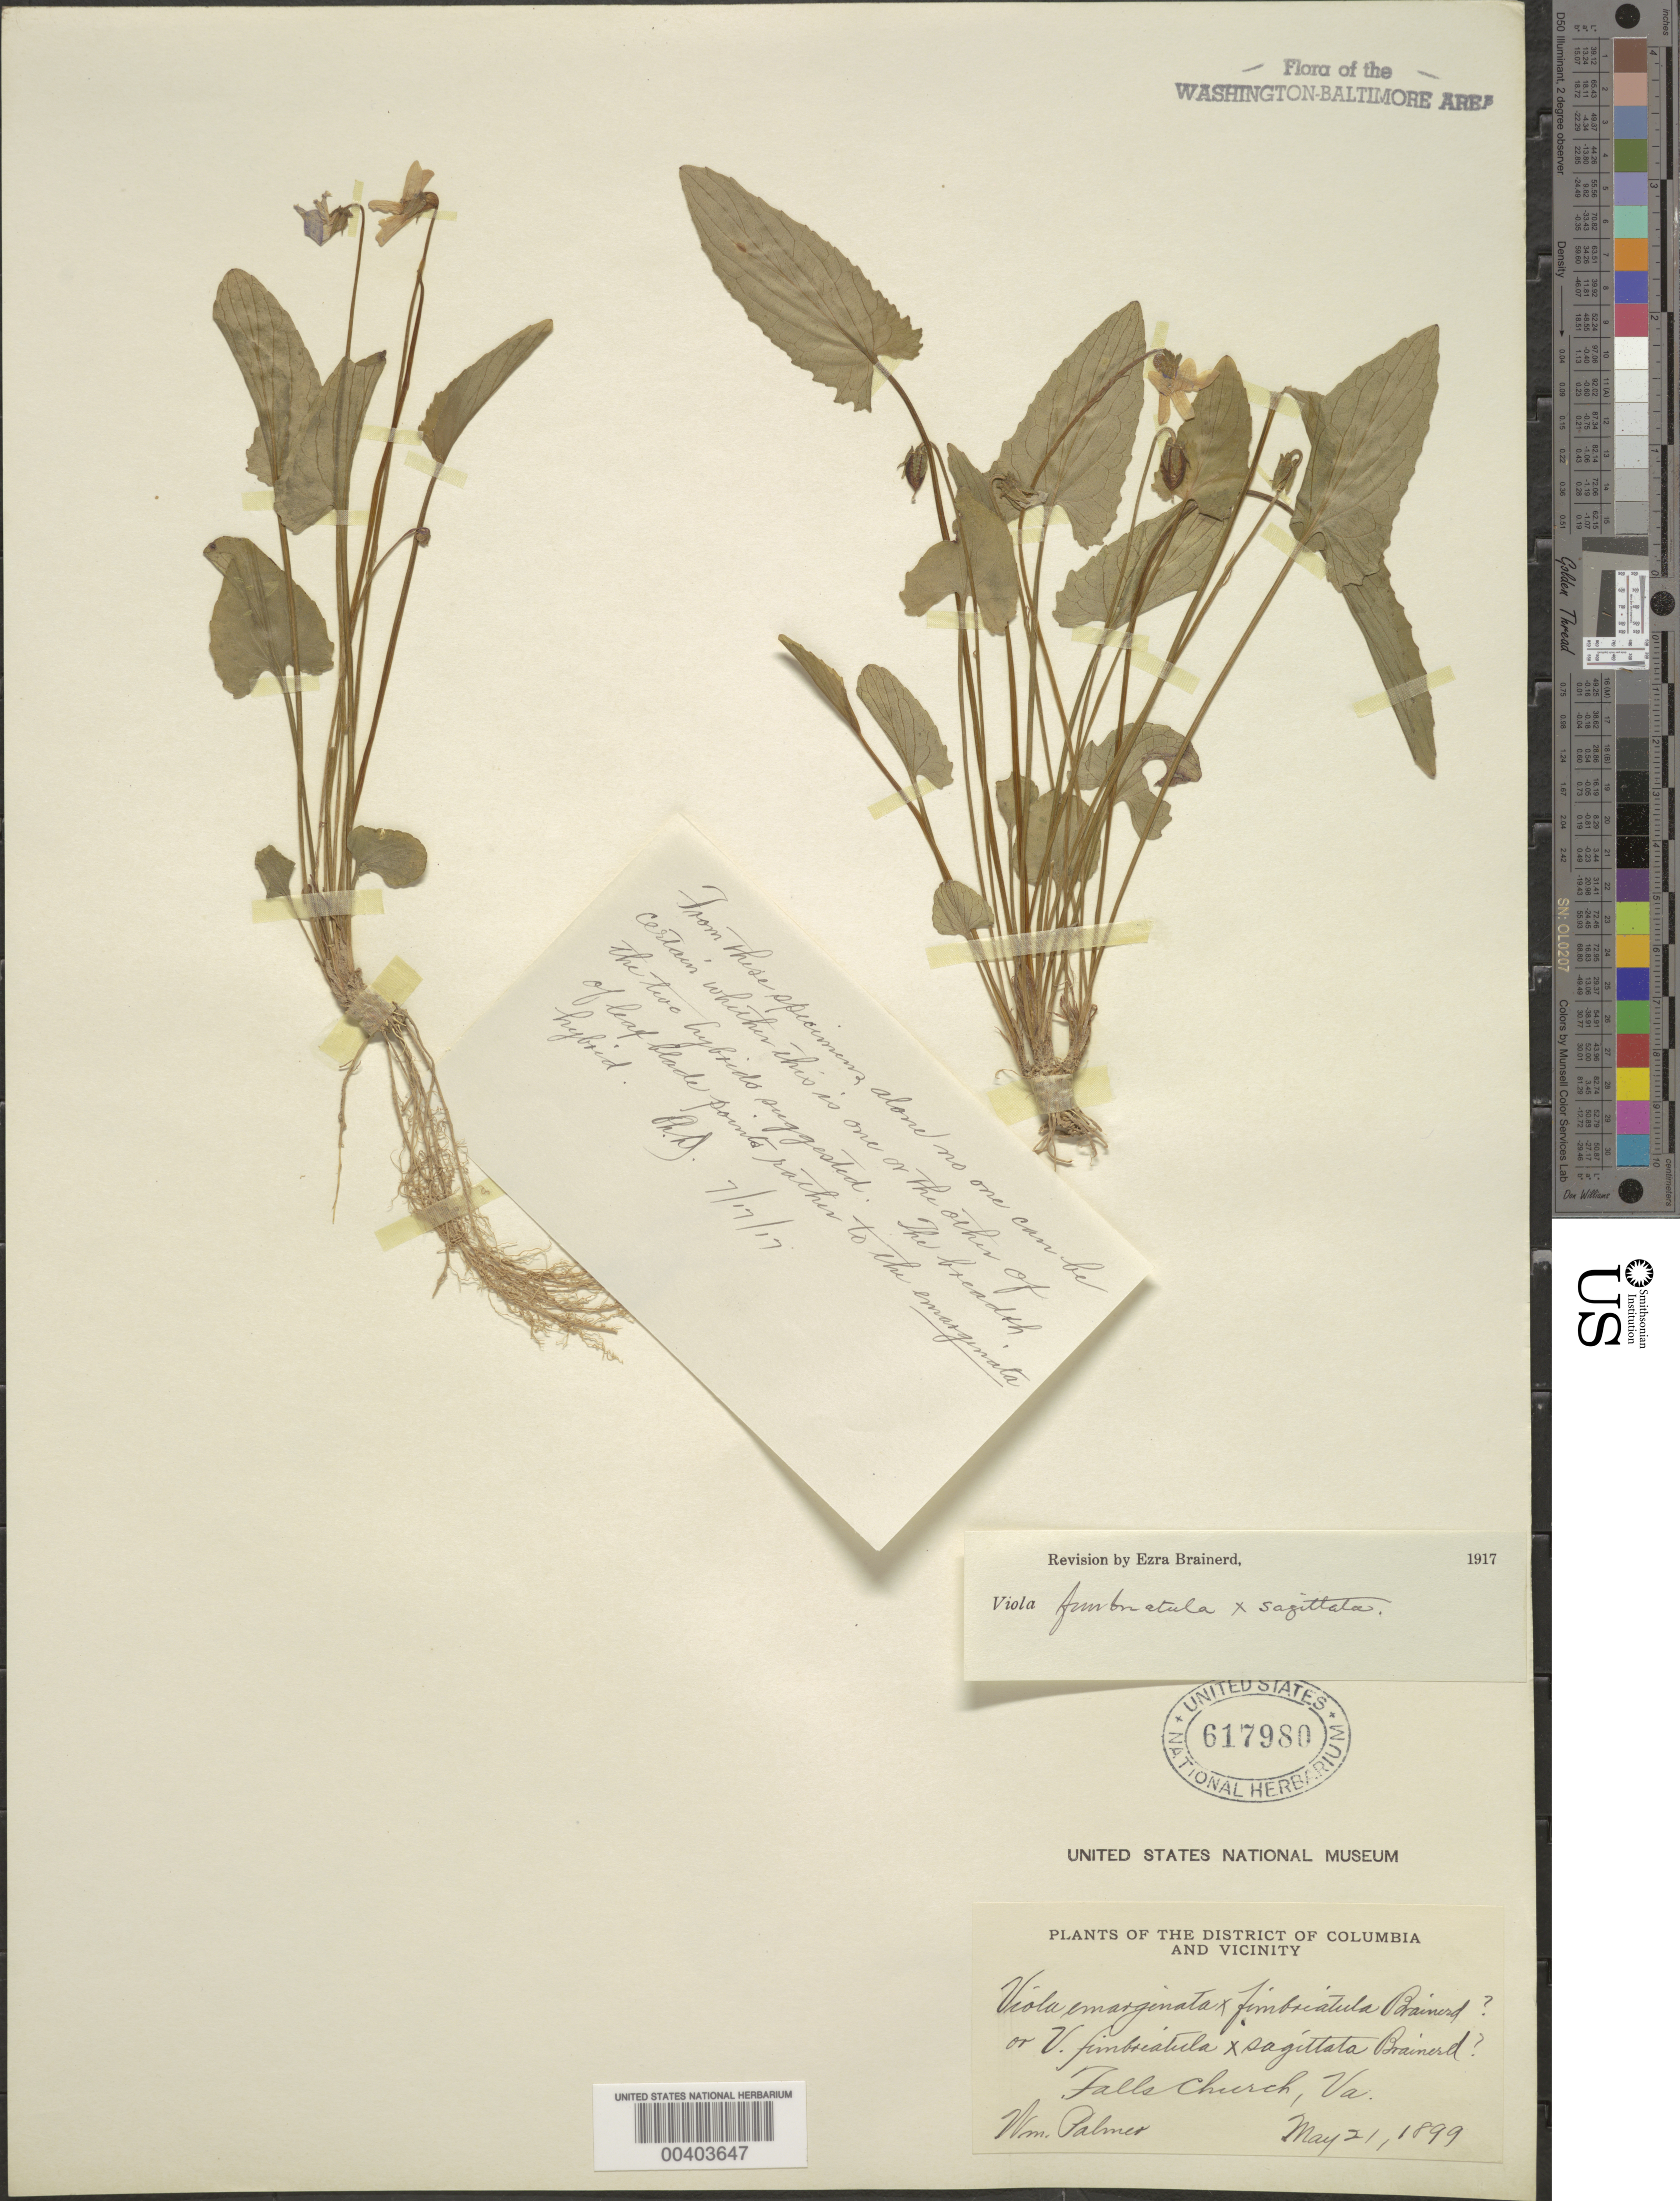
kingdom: Plantae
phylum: Tracheophyta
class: Magnoliopsida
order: Malpighiales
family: Violaceae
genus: Viola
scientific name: Viola sagittata var. ovata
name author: (Nutt.) Torr. & A. Gray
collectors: W. Palmer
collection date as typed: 21 May 1899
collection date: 1899-05-21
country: United States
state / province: Virginia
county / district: City of Falls Church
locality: Falls Church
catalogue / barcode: US 617980